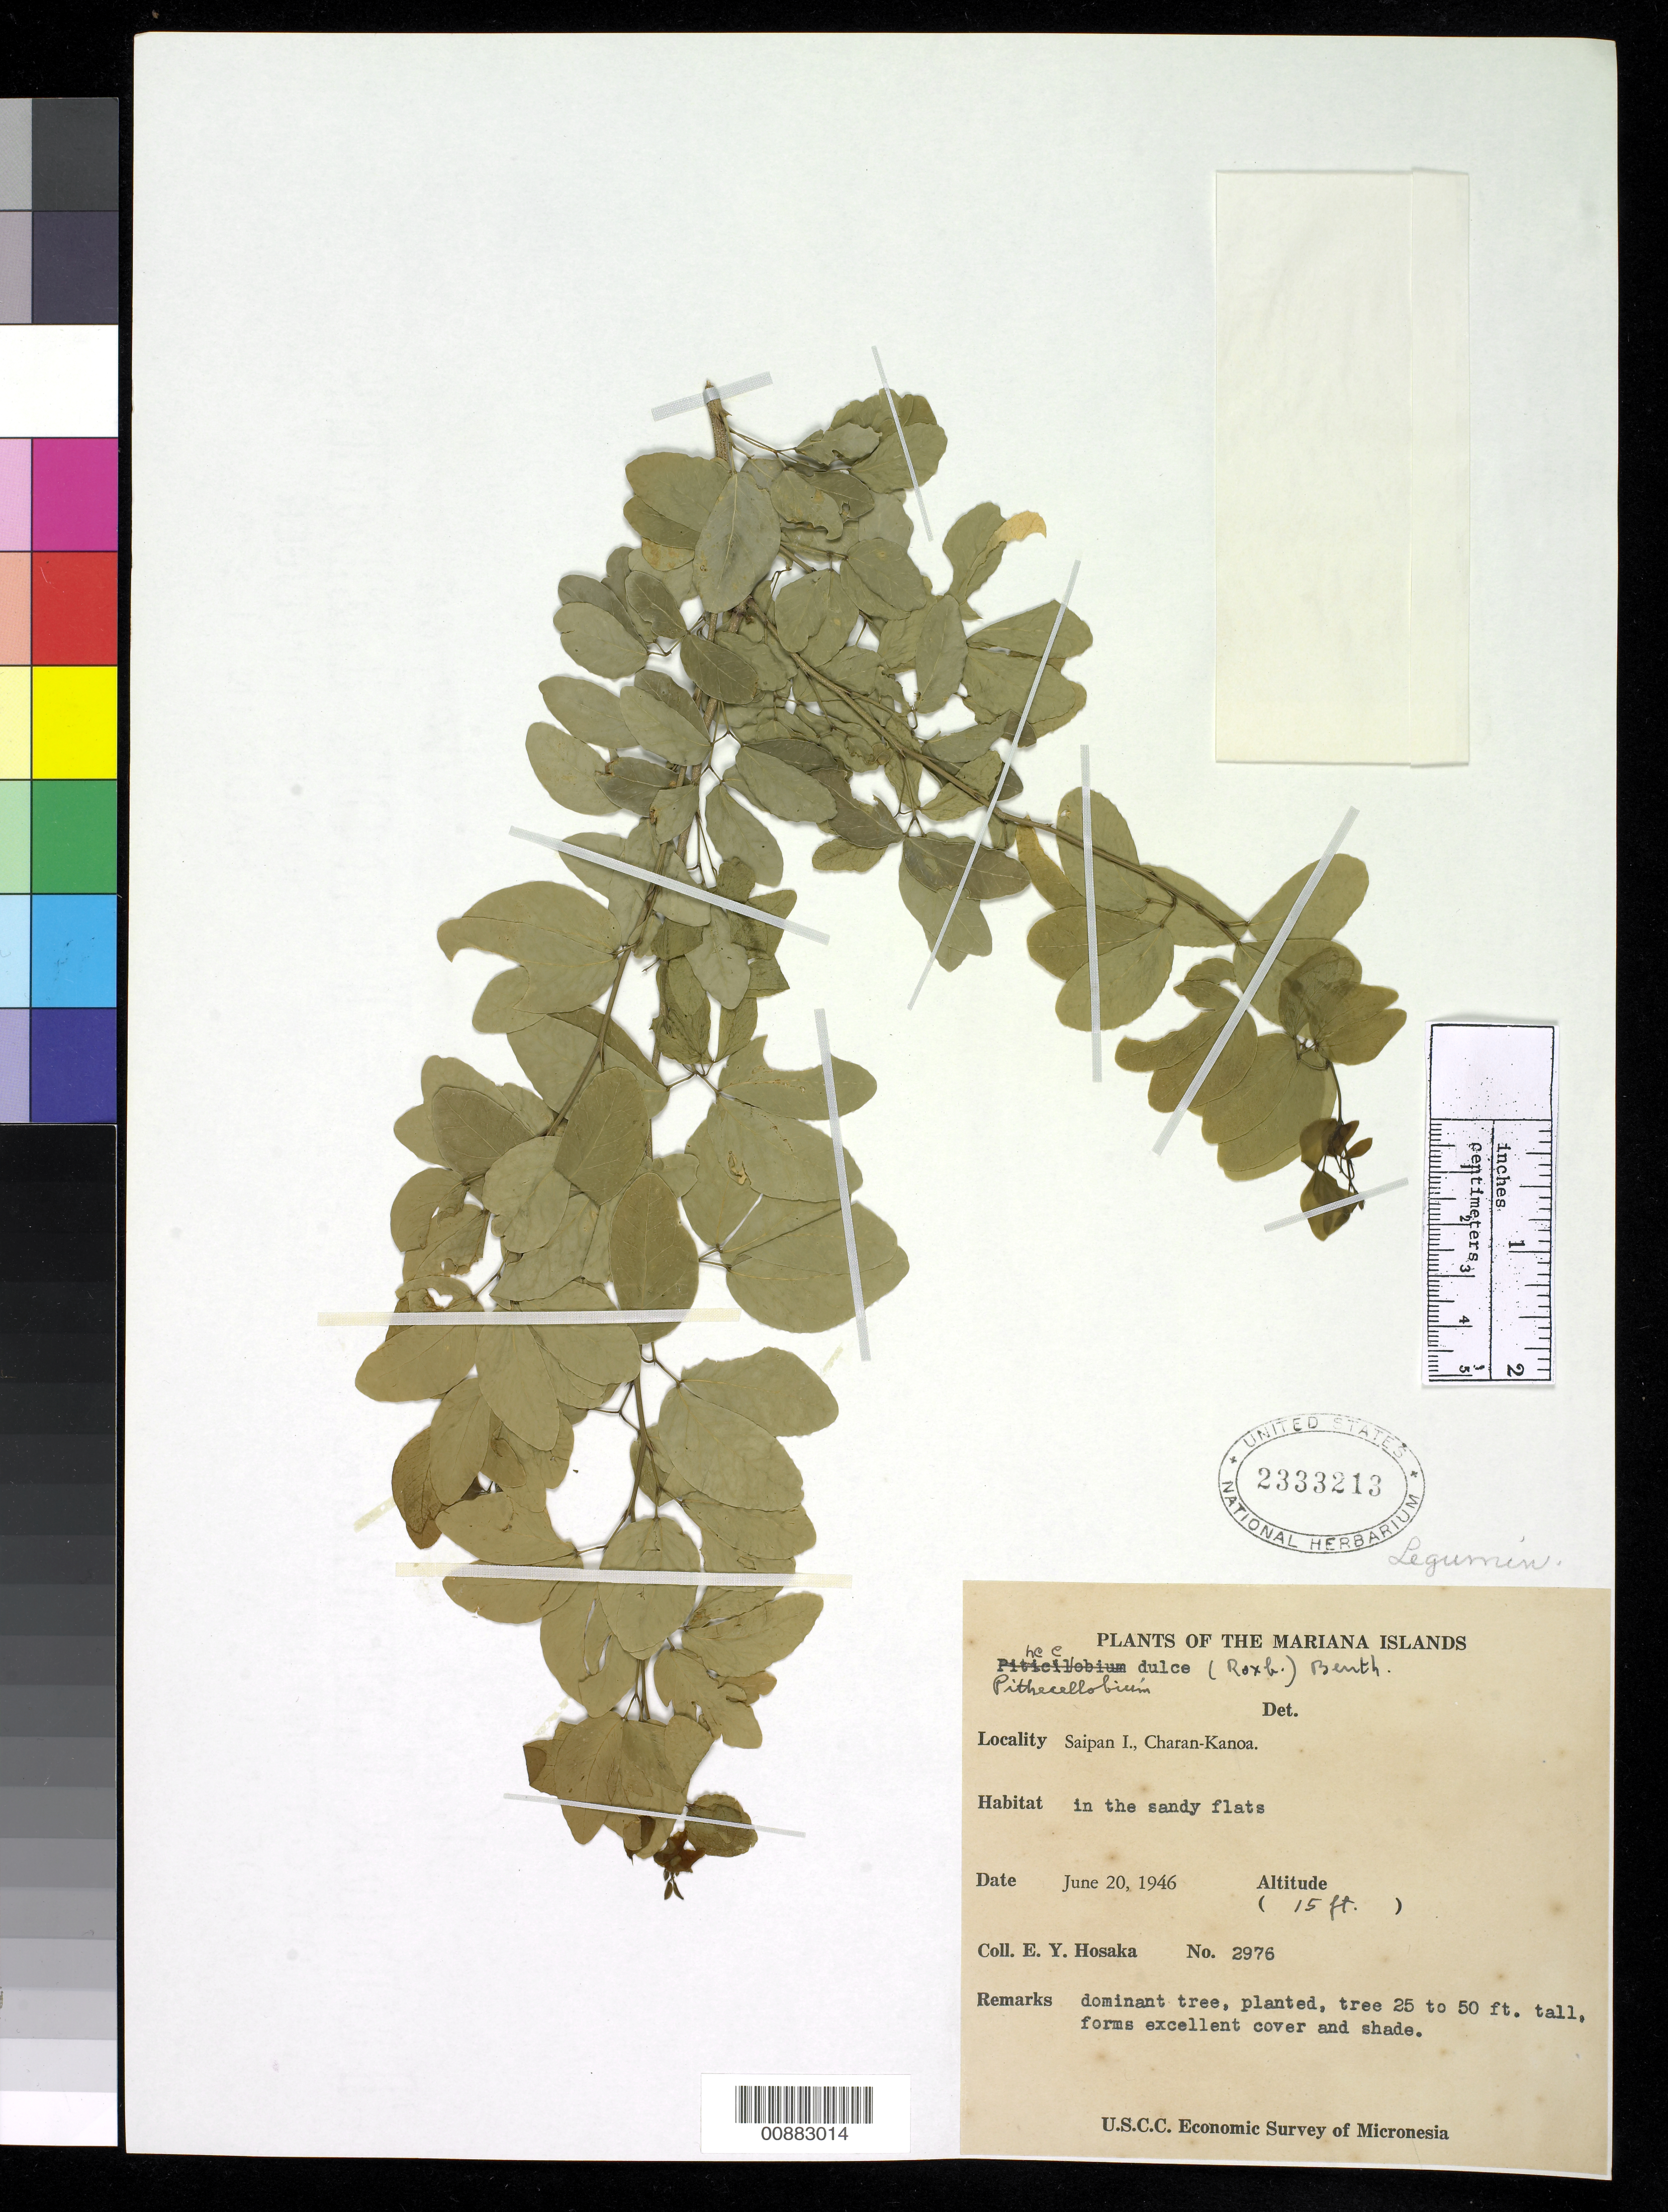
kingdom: Plantae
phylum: Tracheophyta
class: Magnoliopsida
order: Fabales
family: Fabaceae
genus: Pithecellobium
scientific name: Pithecellobium dulce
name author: (Roxb.) Benth.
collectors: E. Y. Hosaka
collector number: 2976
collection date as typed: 20 Jun 1946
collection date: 1946-06-20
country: Northern Mariana Islands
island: Saipan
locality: Charan-Kanoa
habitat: in the sandy flats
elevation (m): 5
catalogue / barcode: US 2333213